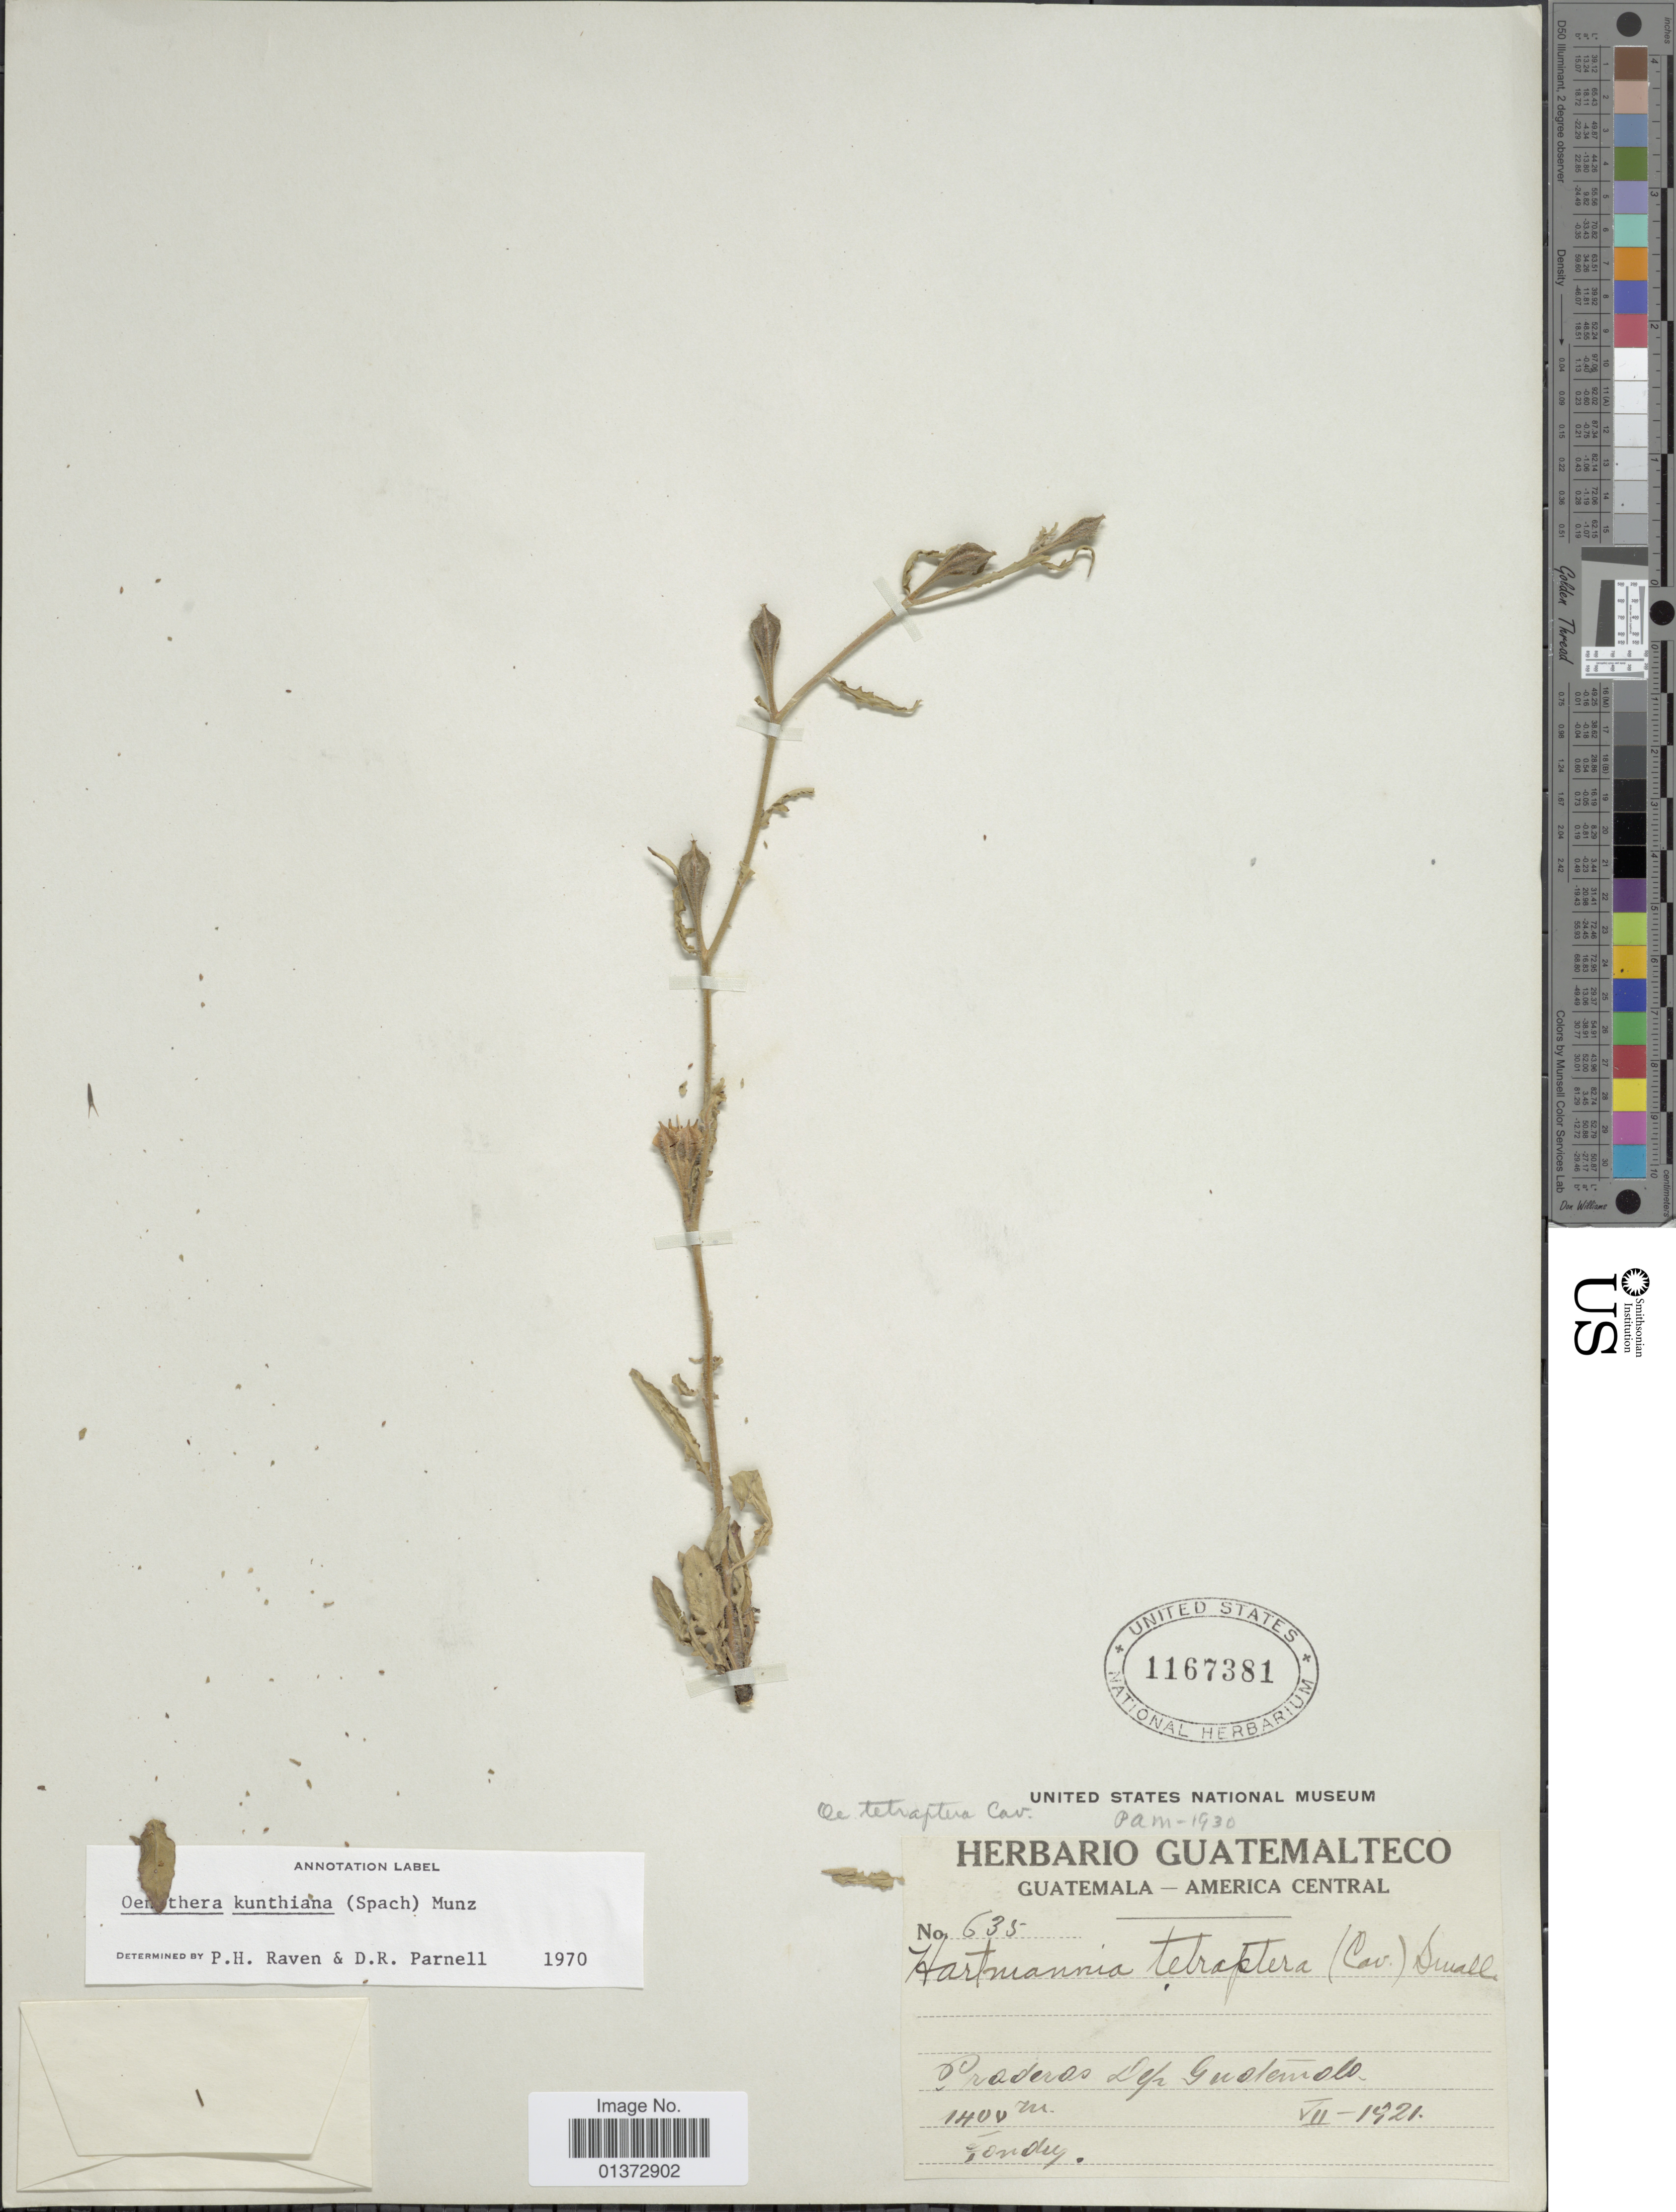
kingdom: Plantae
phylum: Tracheophyta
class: Magnoliopsida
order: Myrtales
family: Onagraceae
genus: Oenothera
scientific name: Oenothera kunthiana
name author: (Spach) Munz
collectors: A. Tonduz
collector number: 635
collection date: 1921-07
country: Guatemala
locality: Praderas Dep. Guatemodo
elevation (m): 1400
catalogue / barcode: US 1167381